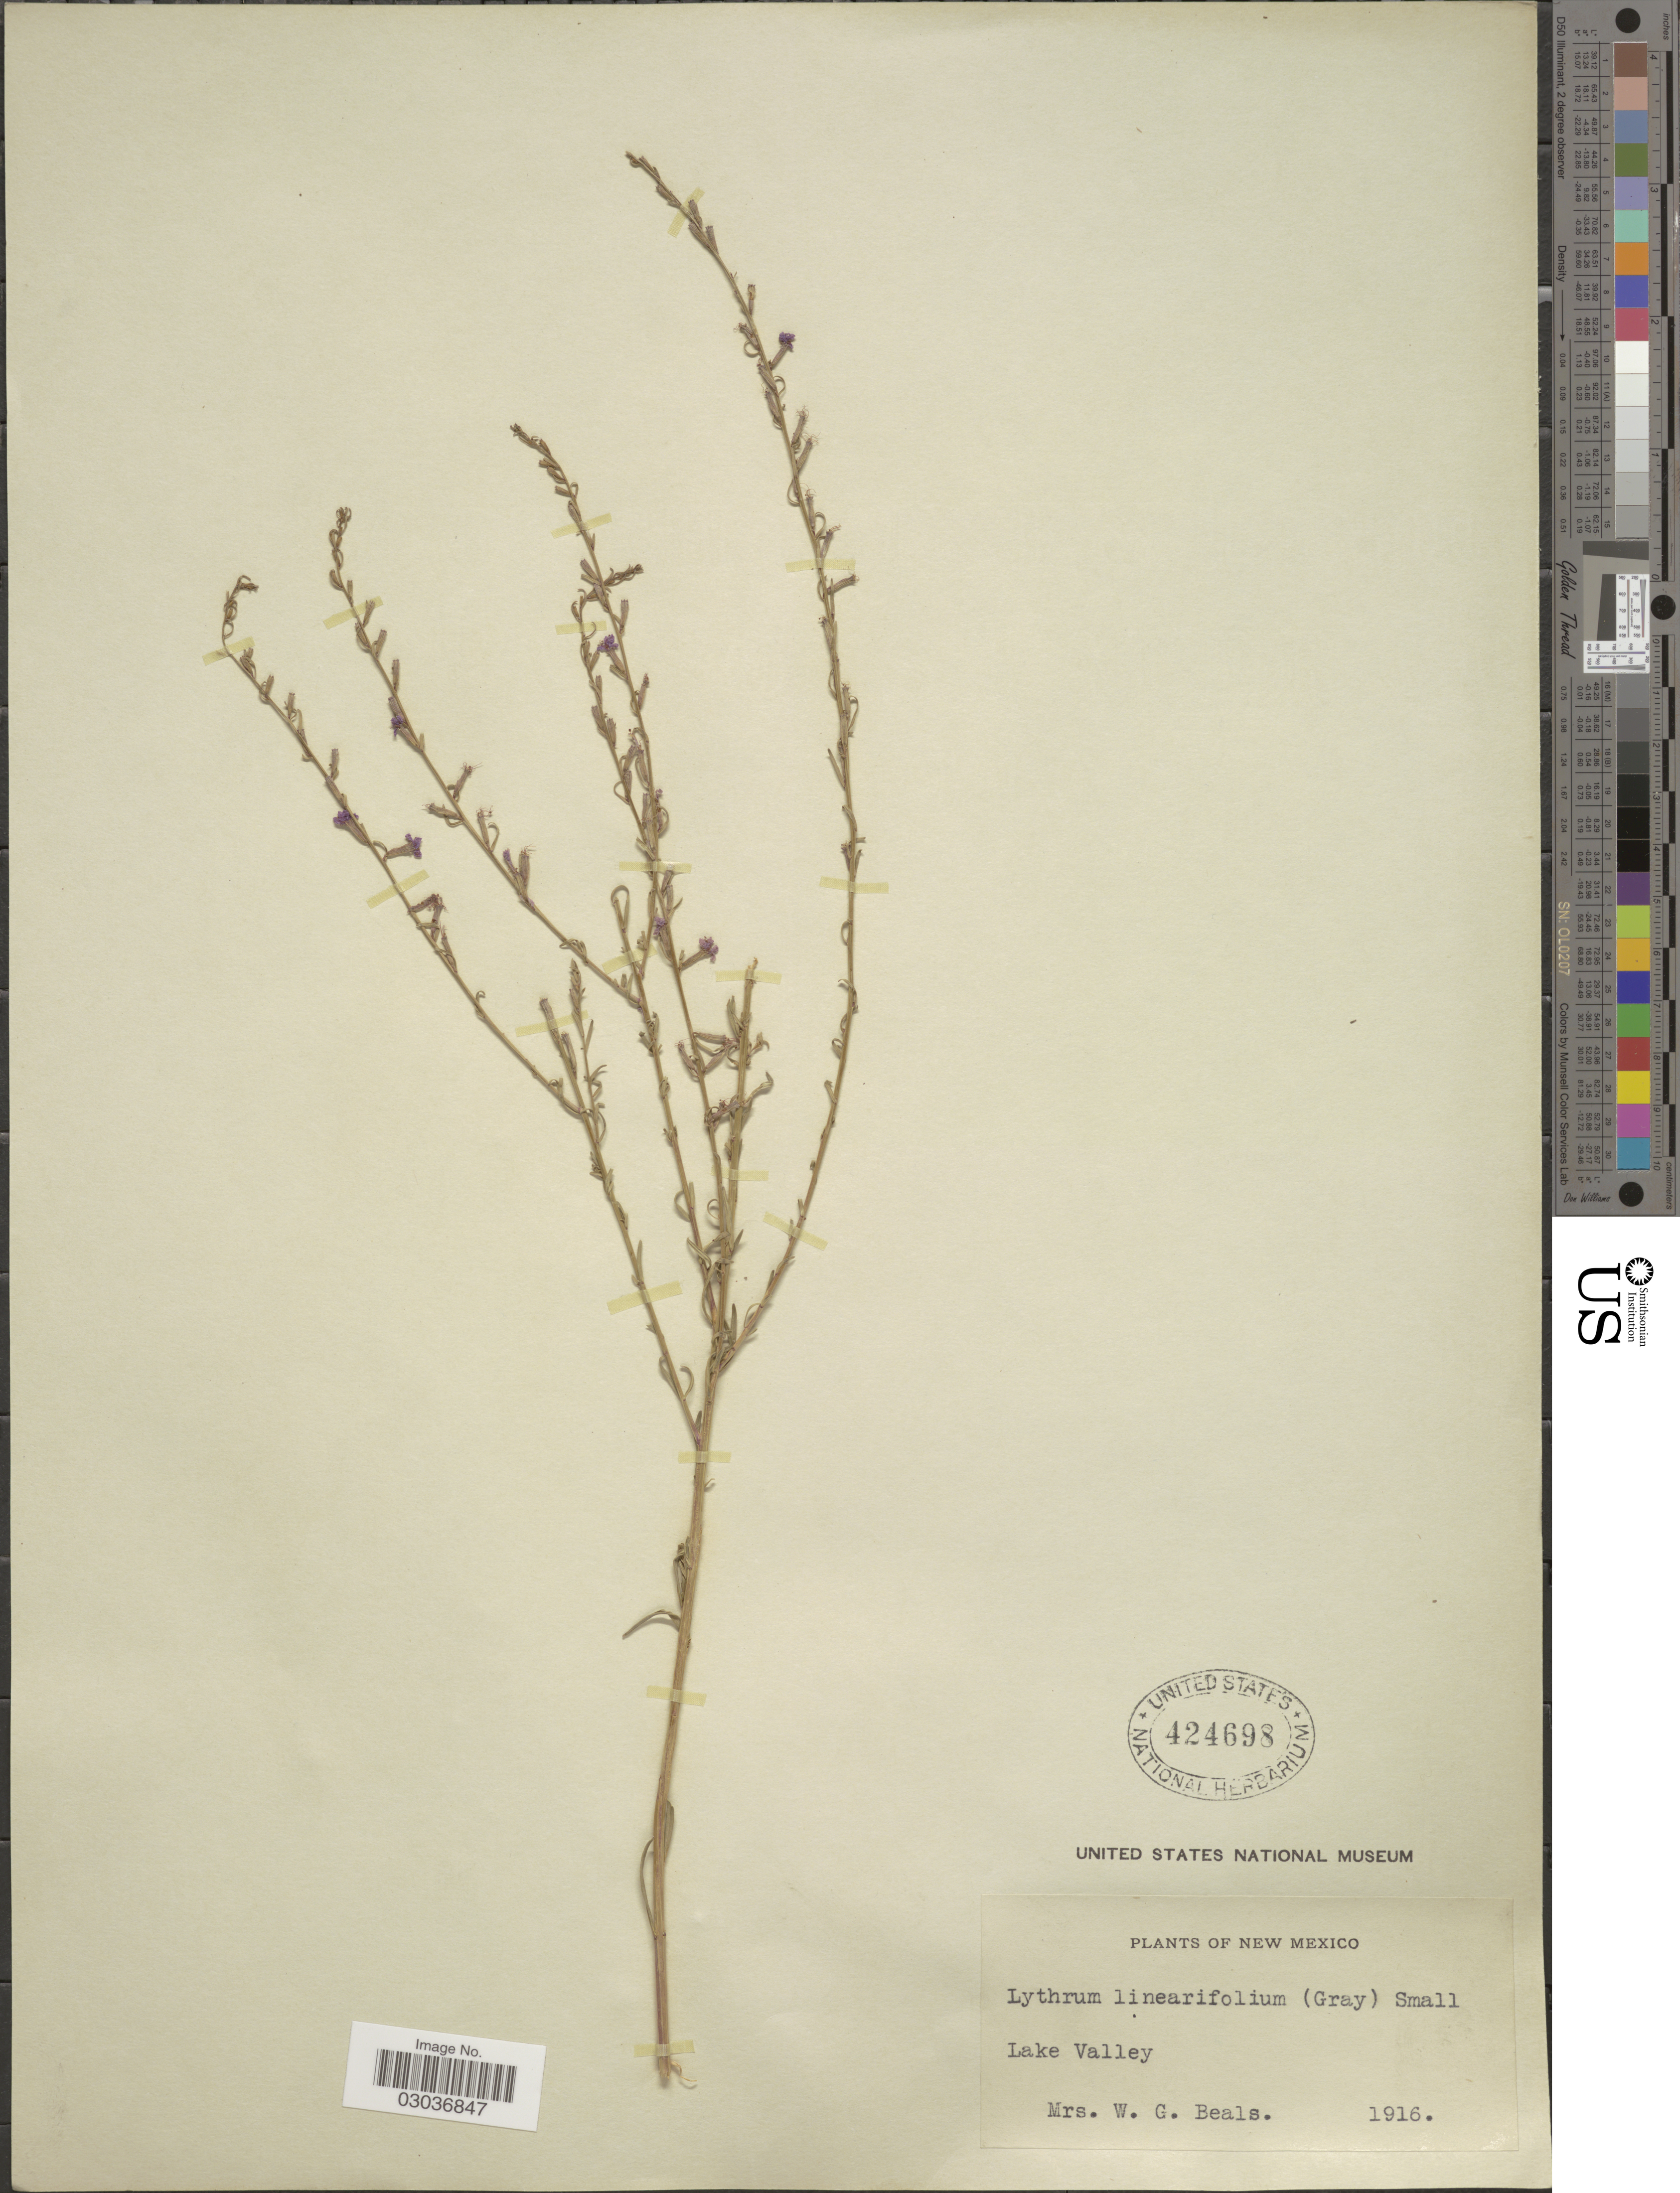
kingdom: Plantae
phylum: Tracheophyta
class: Magnoliopsida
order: Myrtales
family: Lythraceae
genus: Lythrum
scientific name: Lythrum californicum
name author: Torr. & A. Gray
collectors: Mrs. W. G. Beals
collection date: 1916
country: United States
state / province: New Mexico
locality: Lake Valley.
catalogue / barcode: US 424698